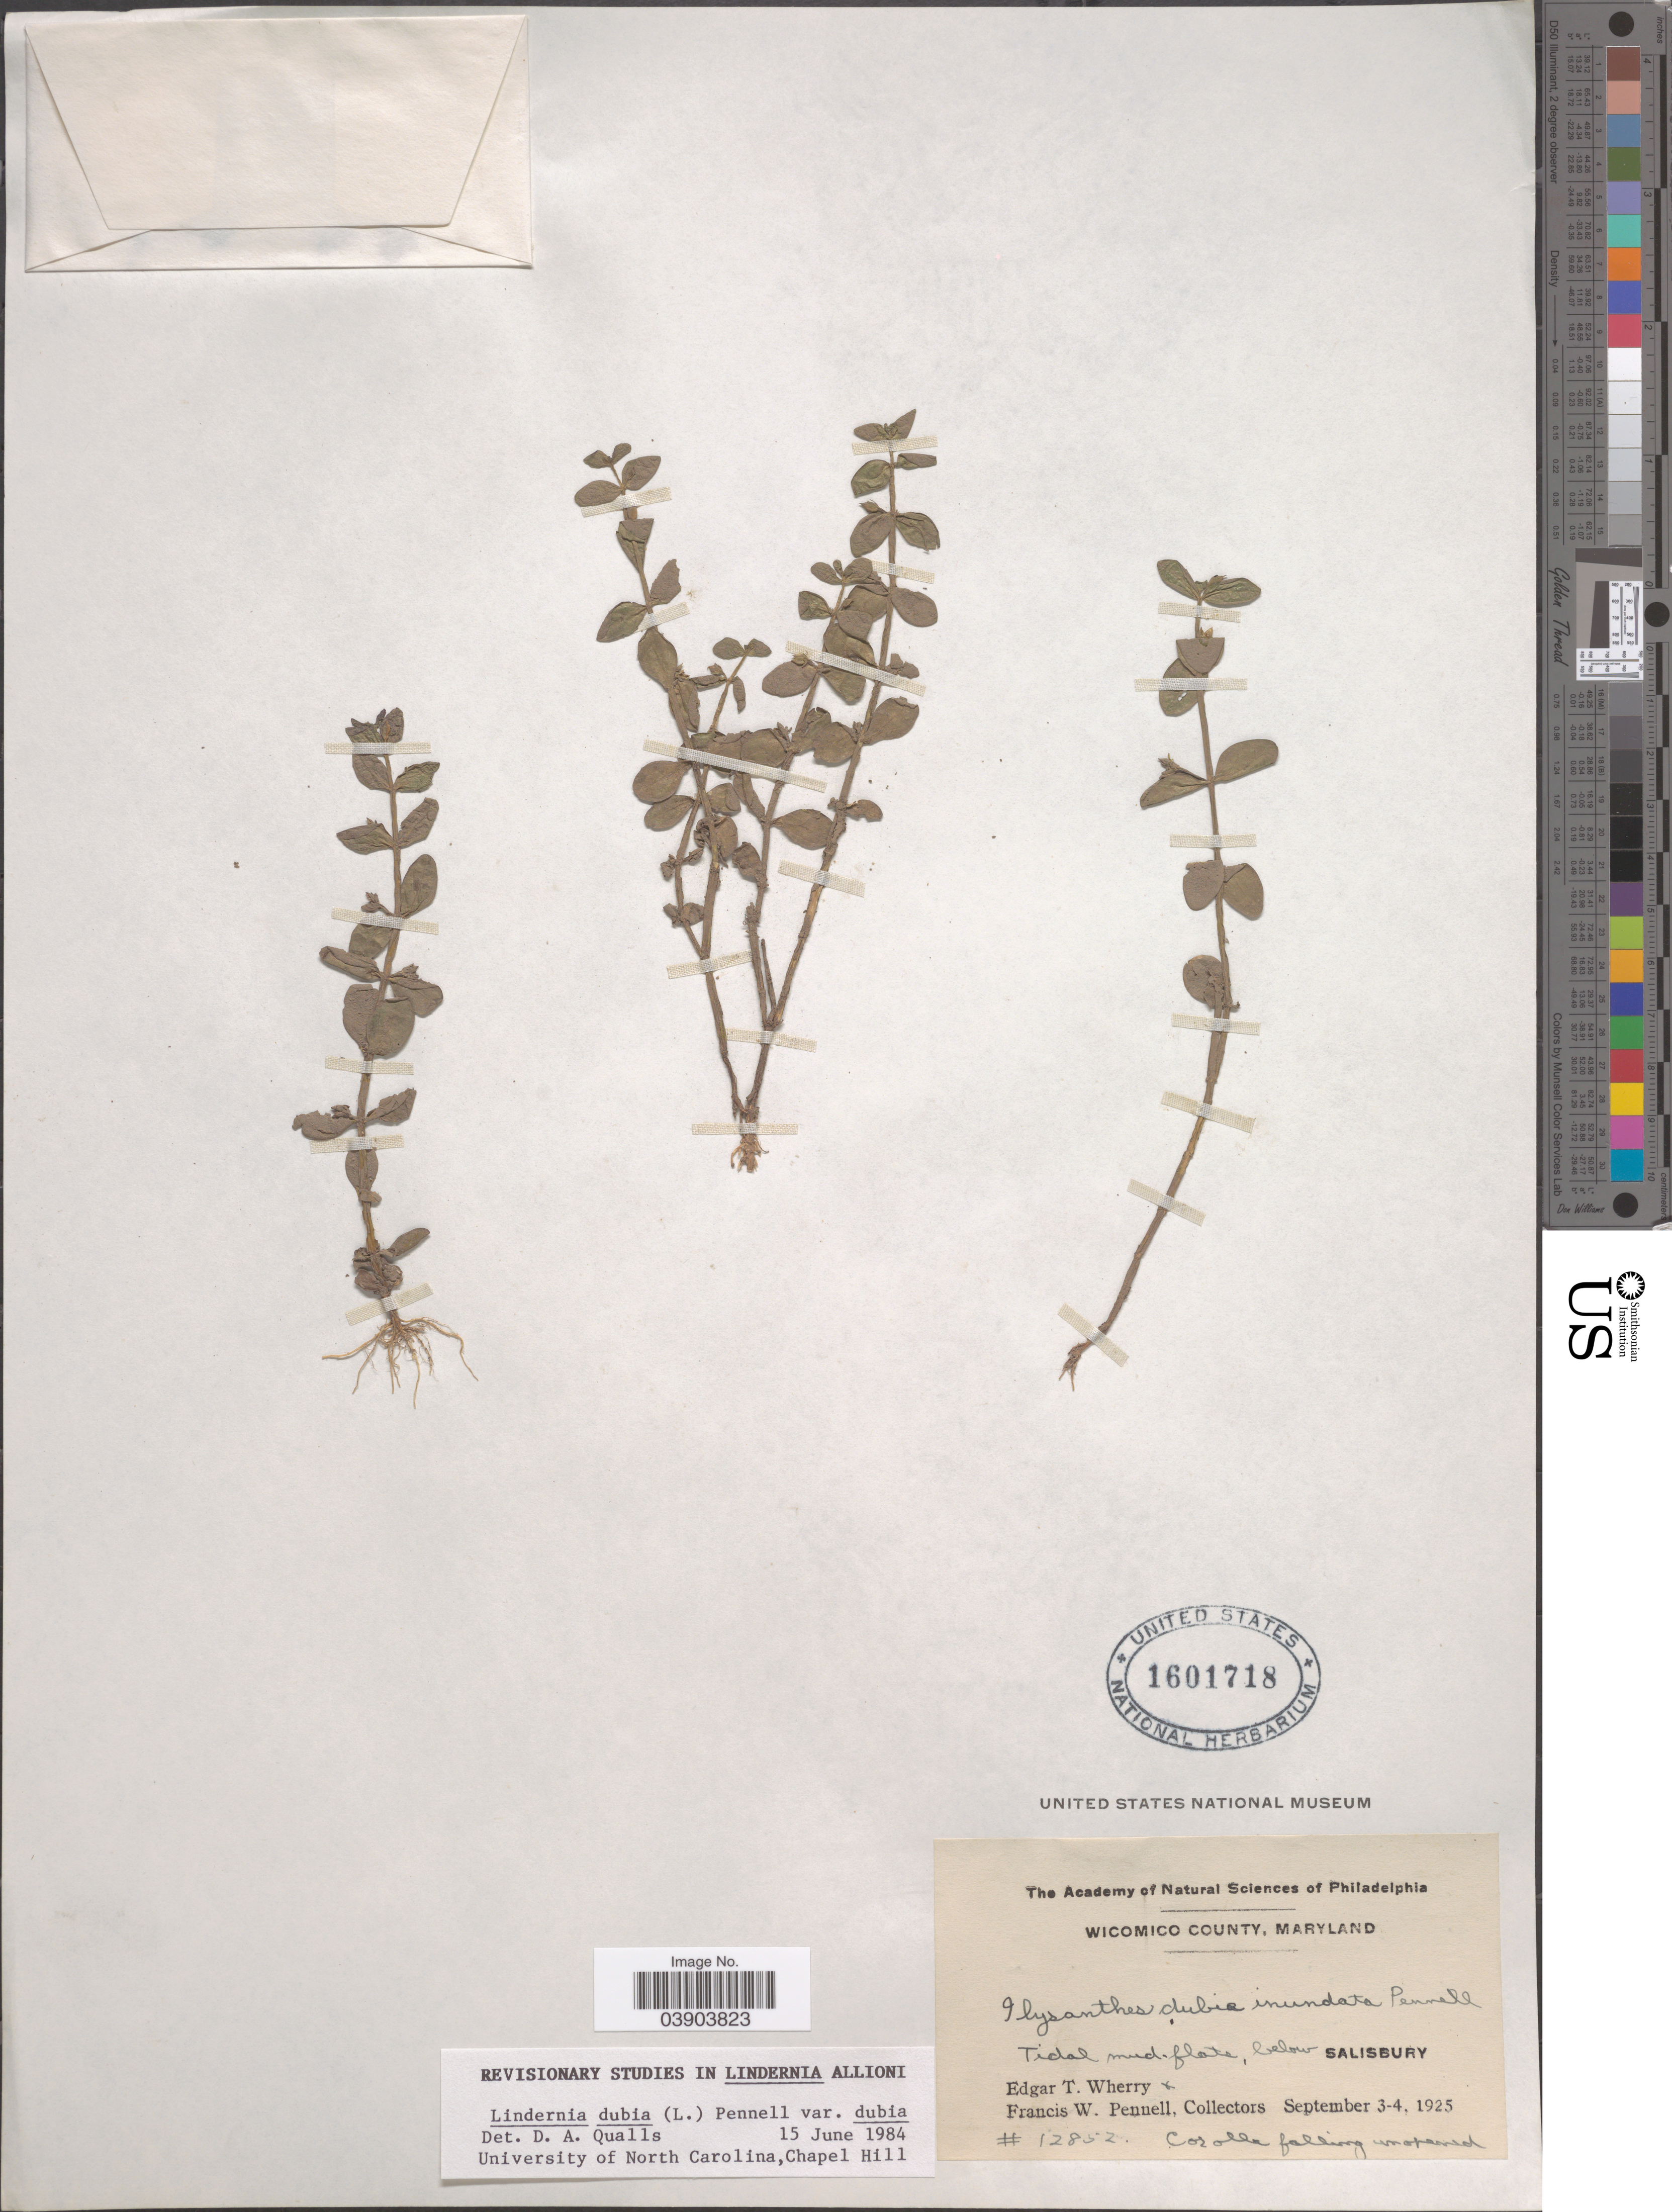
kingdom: Plantae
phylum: Tracheophyta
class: Magnoliopsida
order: Lamiales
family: Linderniaceae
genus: Lindernia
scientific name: Lindernia dubia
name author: (L.) Pennell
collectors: E. T. Wherry & F. W. Pennell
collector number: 12852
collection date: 1925-09-03/1925-09-04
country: United States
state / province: Maryland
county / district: Wicomico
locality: Wicomico County. Below Salisbury.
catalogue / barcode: US 1601718